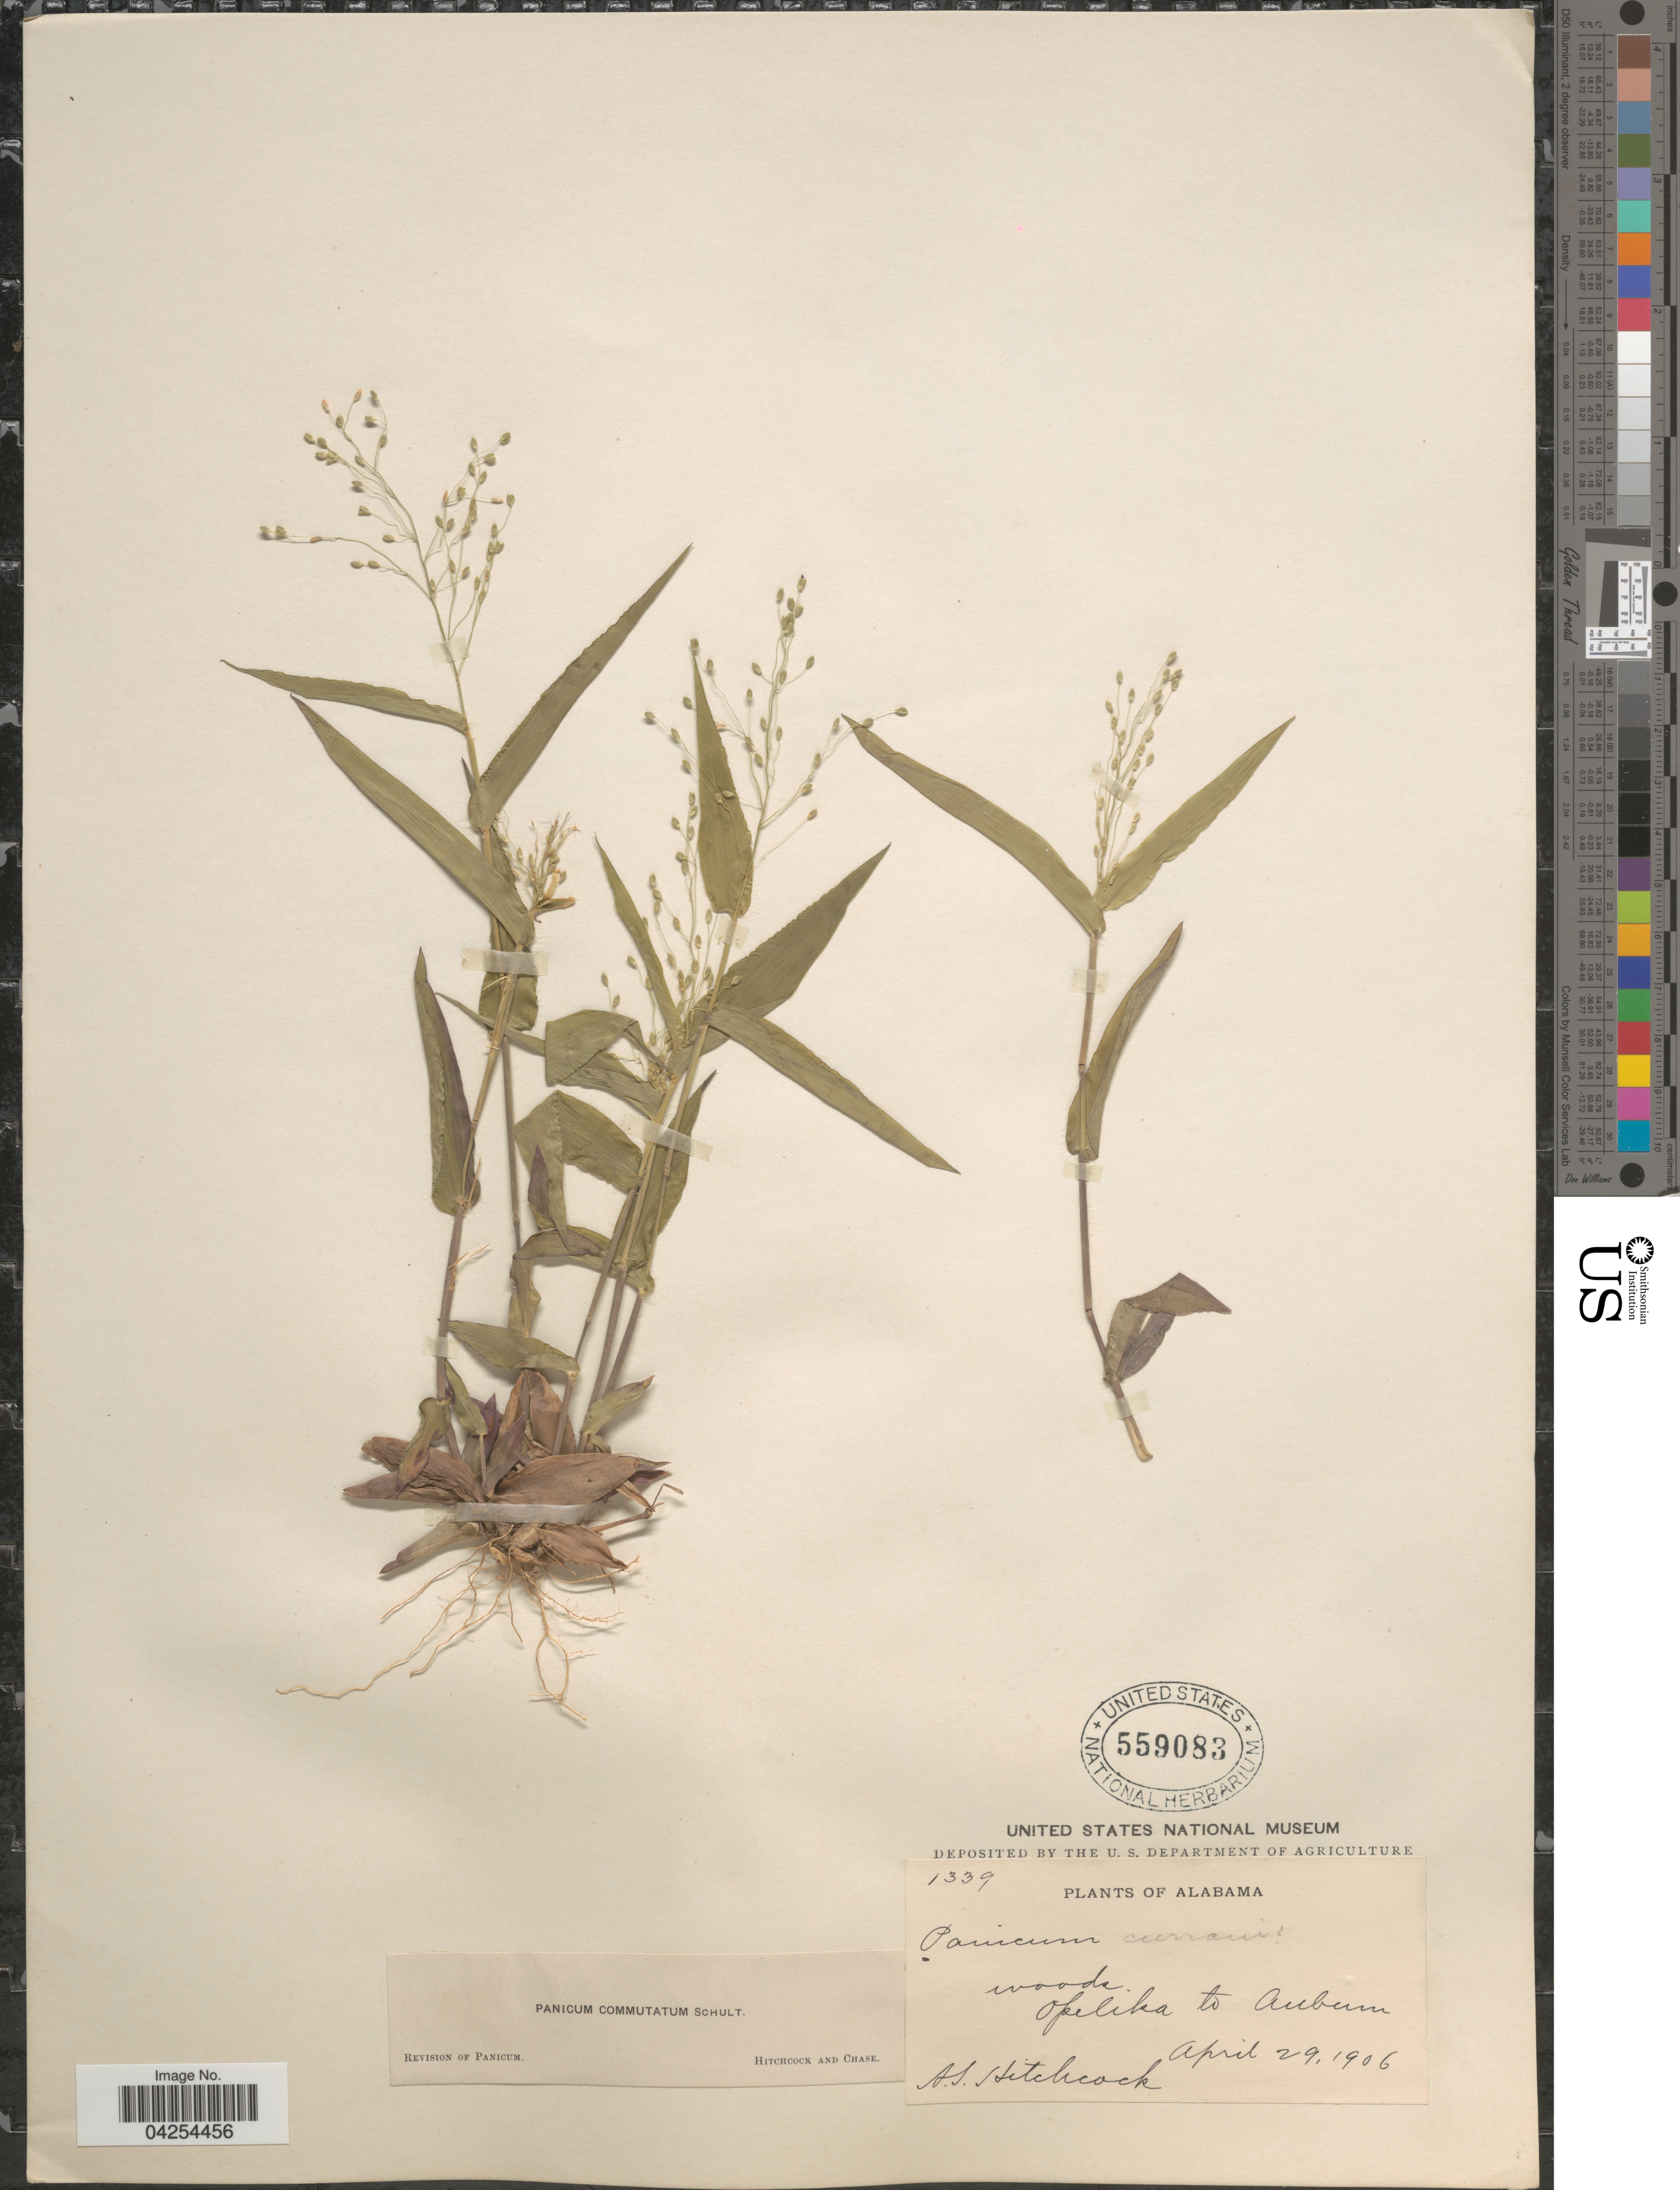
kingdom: Plantae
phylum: Tracheophyta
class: Liliopsida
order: Poales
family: Poaceae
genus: Dichanthelium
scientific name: Dichanthelium commutatum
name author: (Schult.) Gould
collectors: A. S. Hitchcock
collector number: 1339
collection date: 1906-04-29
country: United States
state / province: Alabama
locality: Opelika to Auburn.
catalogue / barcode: US 559083